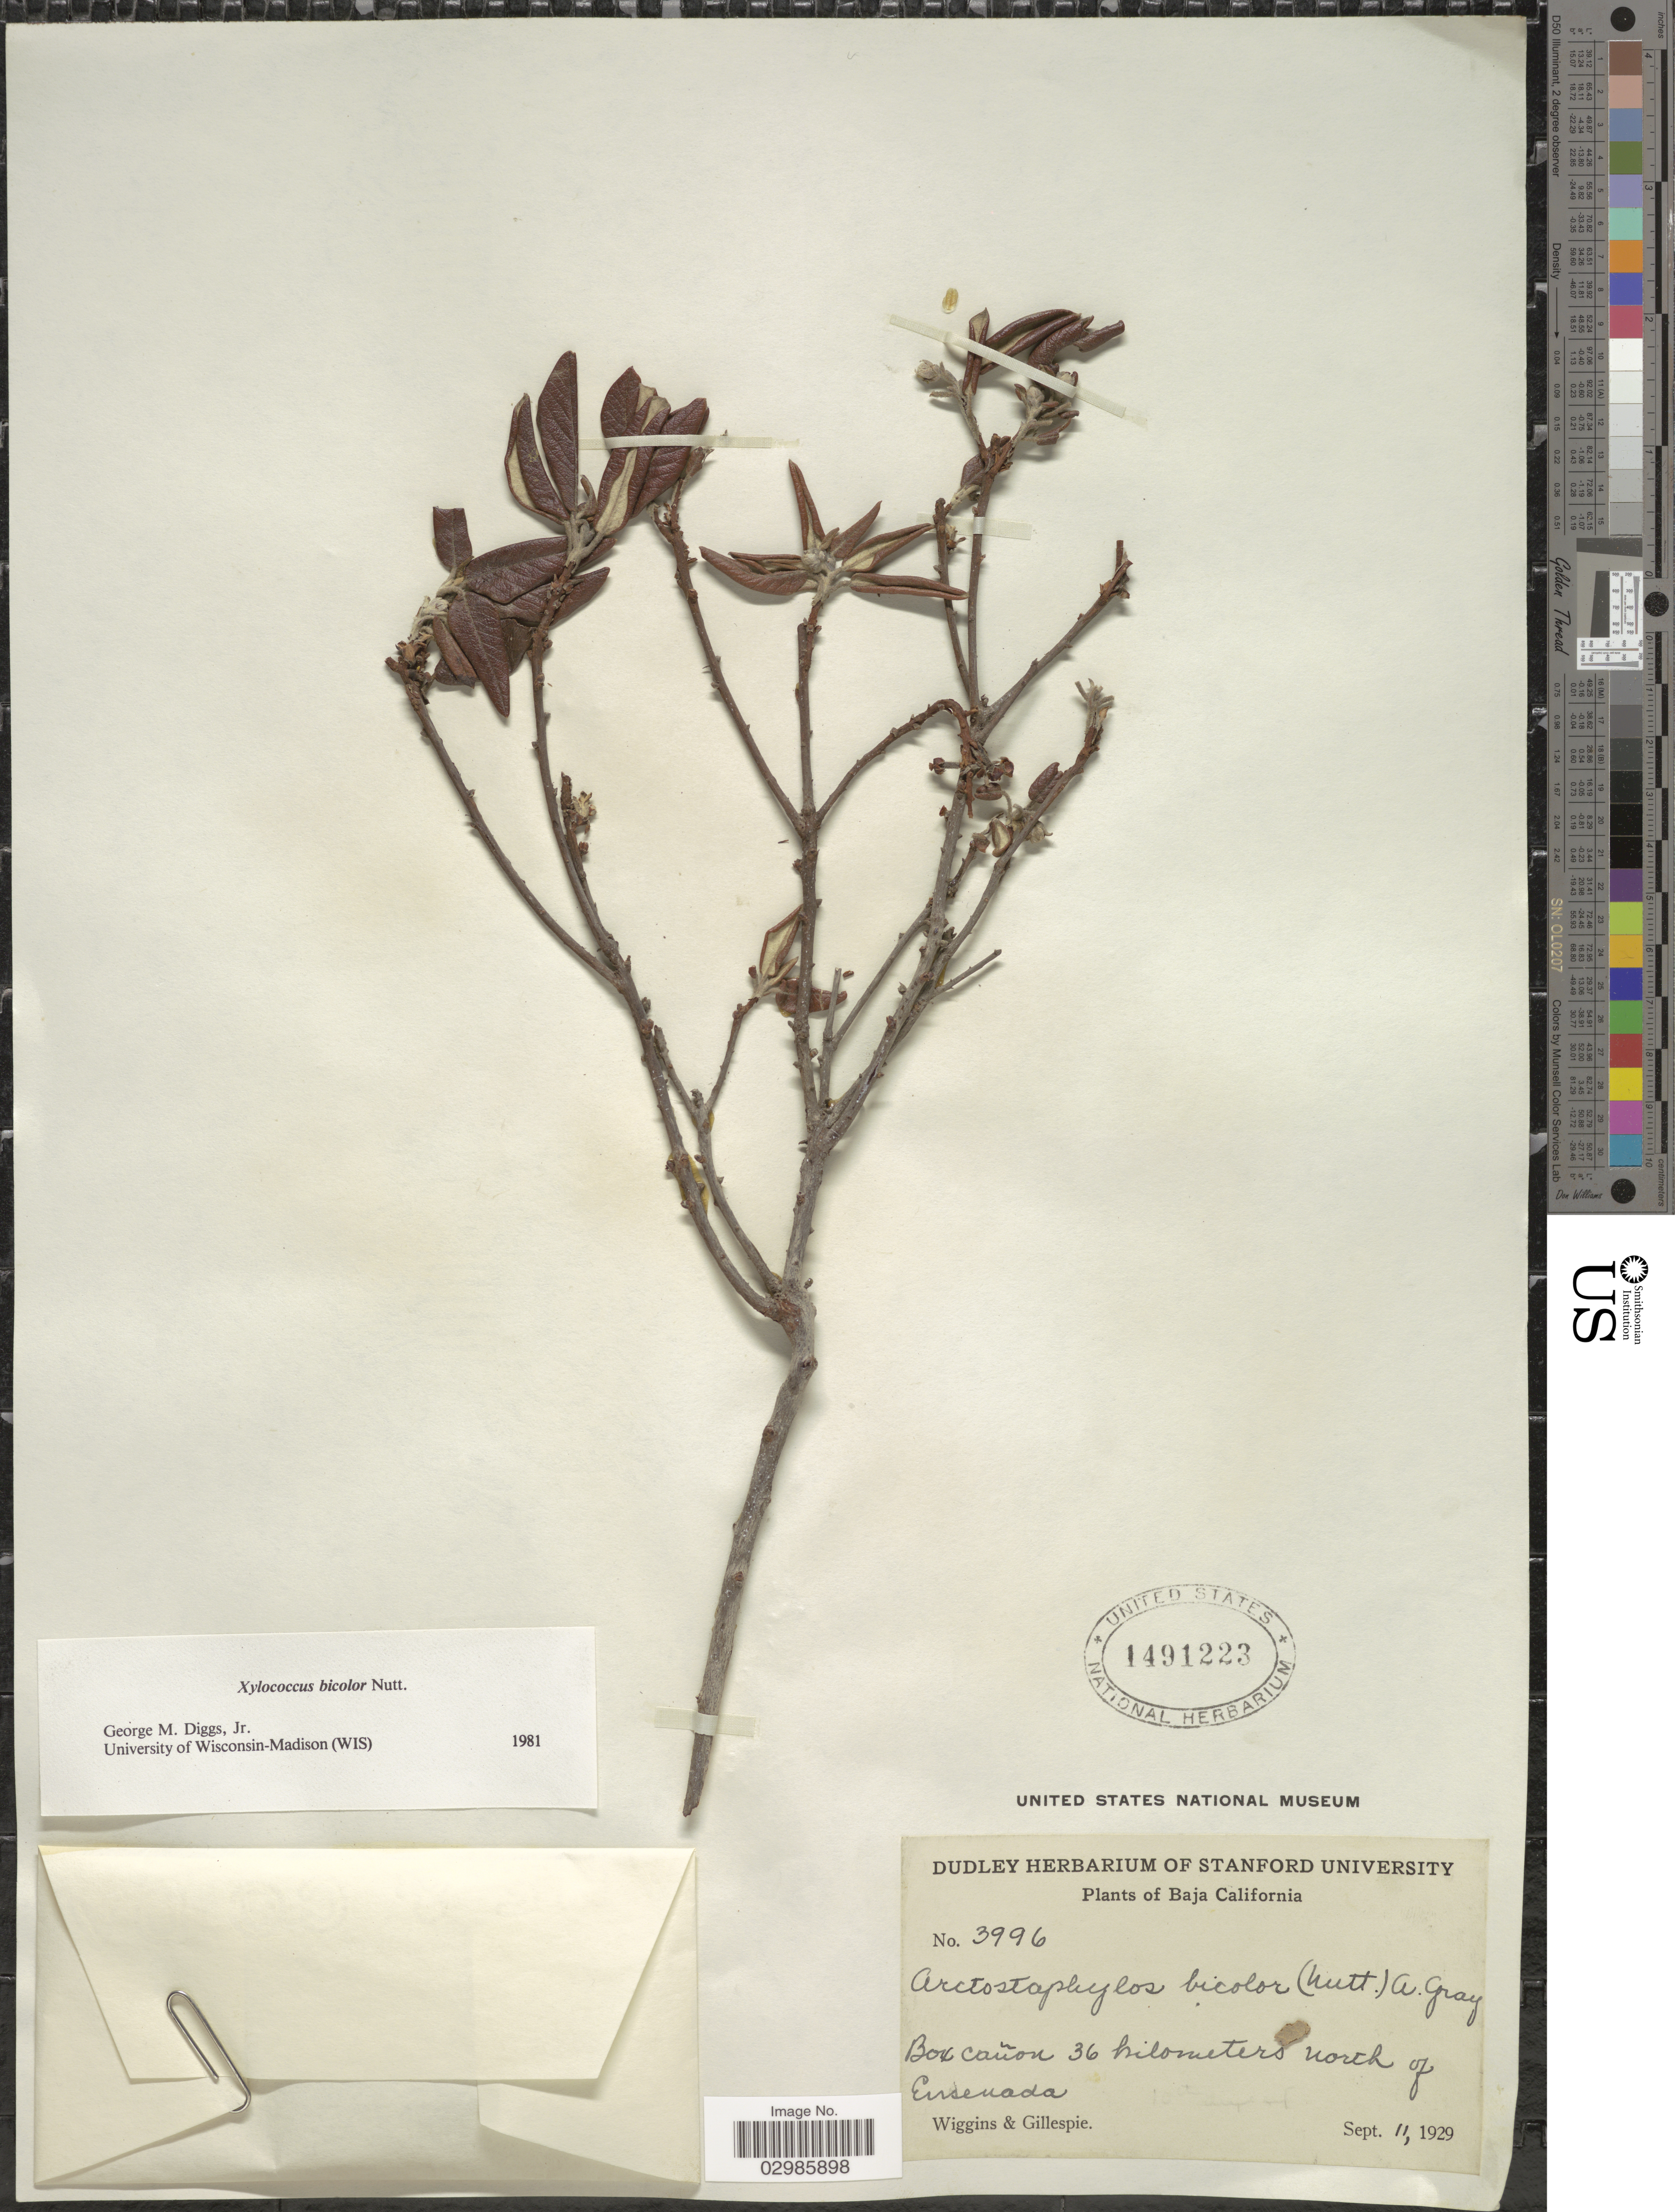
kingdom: Plantae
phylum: Tracheophyta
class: Magnoliopsida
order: Ericales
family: Ericaceae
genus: Xylococcus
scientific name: Xylococcus bicolor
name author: Nutt.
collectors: -- Wiggins & -- Gillespie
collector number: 3996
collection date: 1929-09-11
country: Mexico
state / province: Baja California Norte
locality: Box cañon 36 kilometers north of Ensenada.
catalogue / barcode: US 1491223